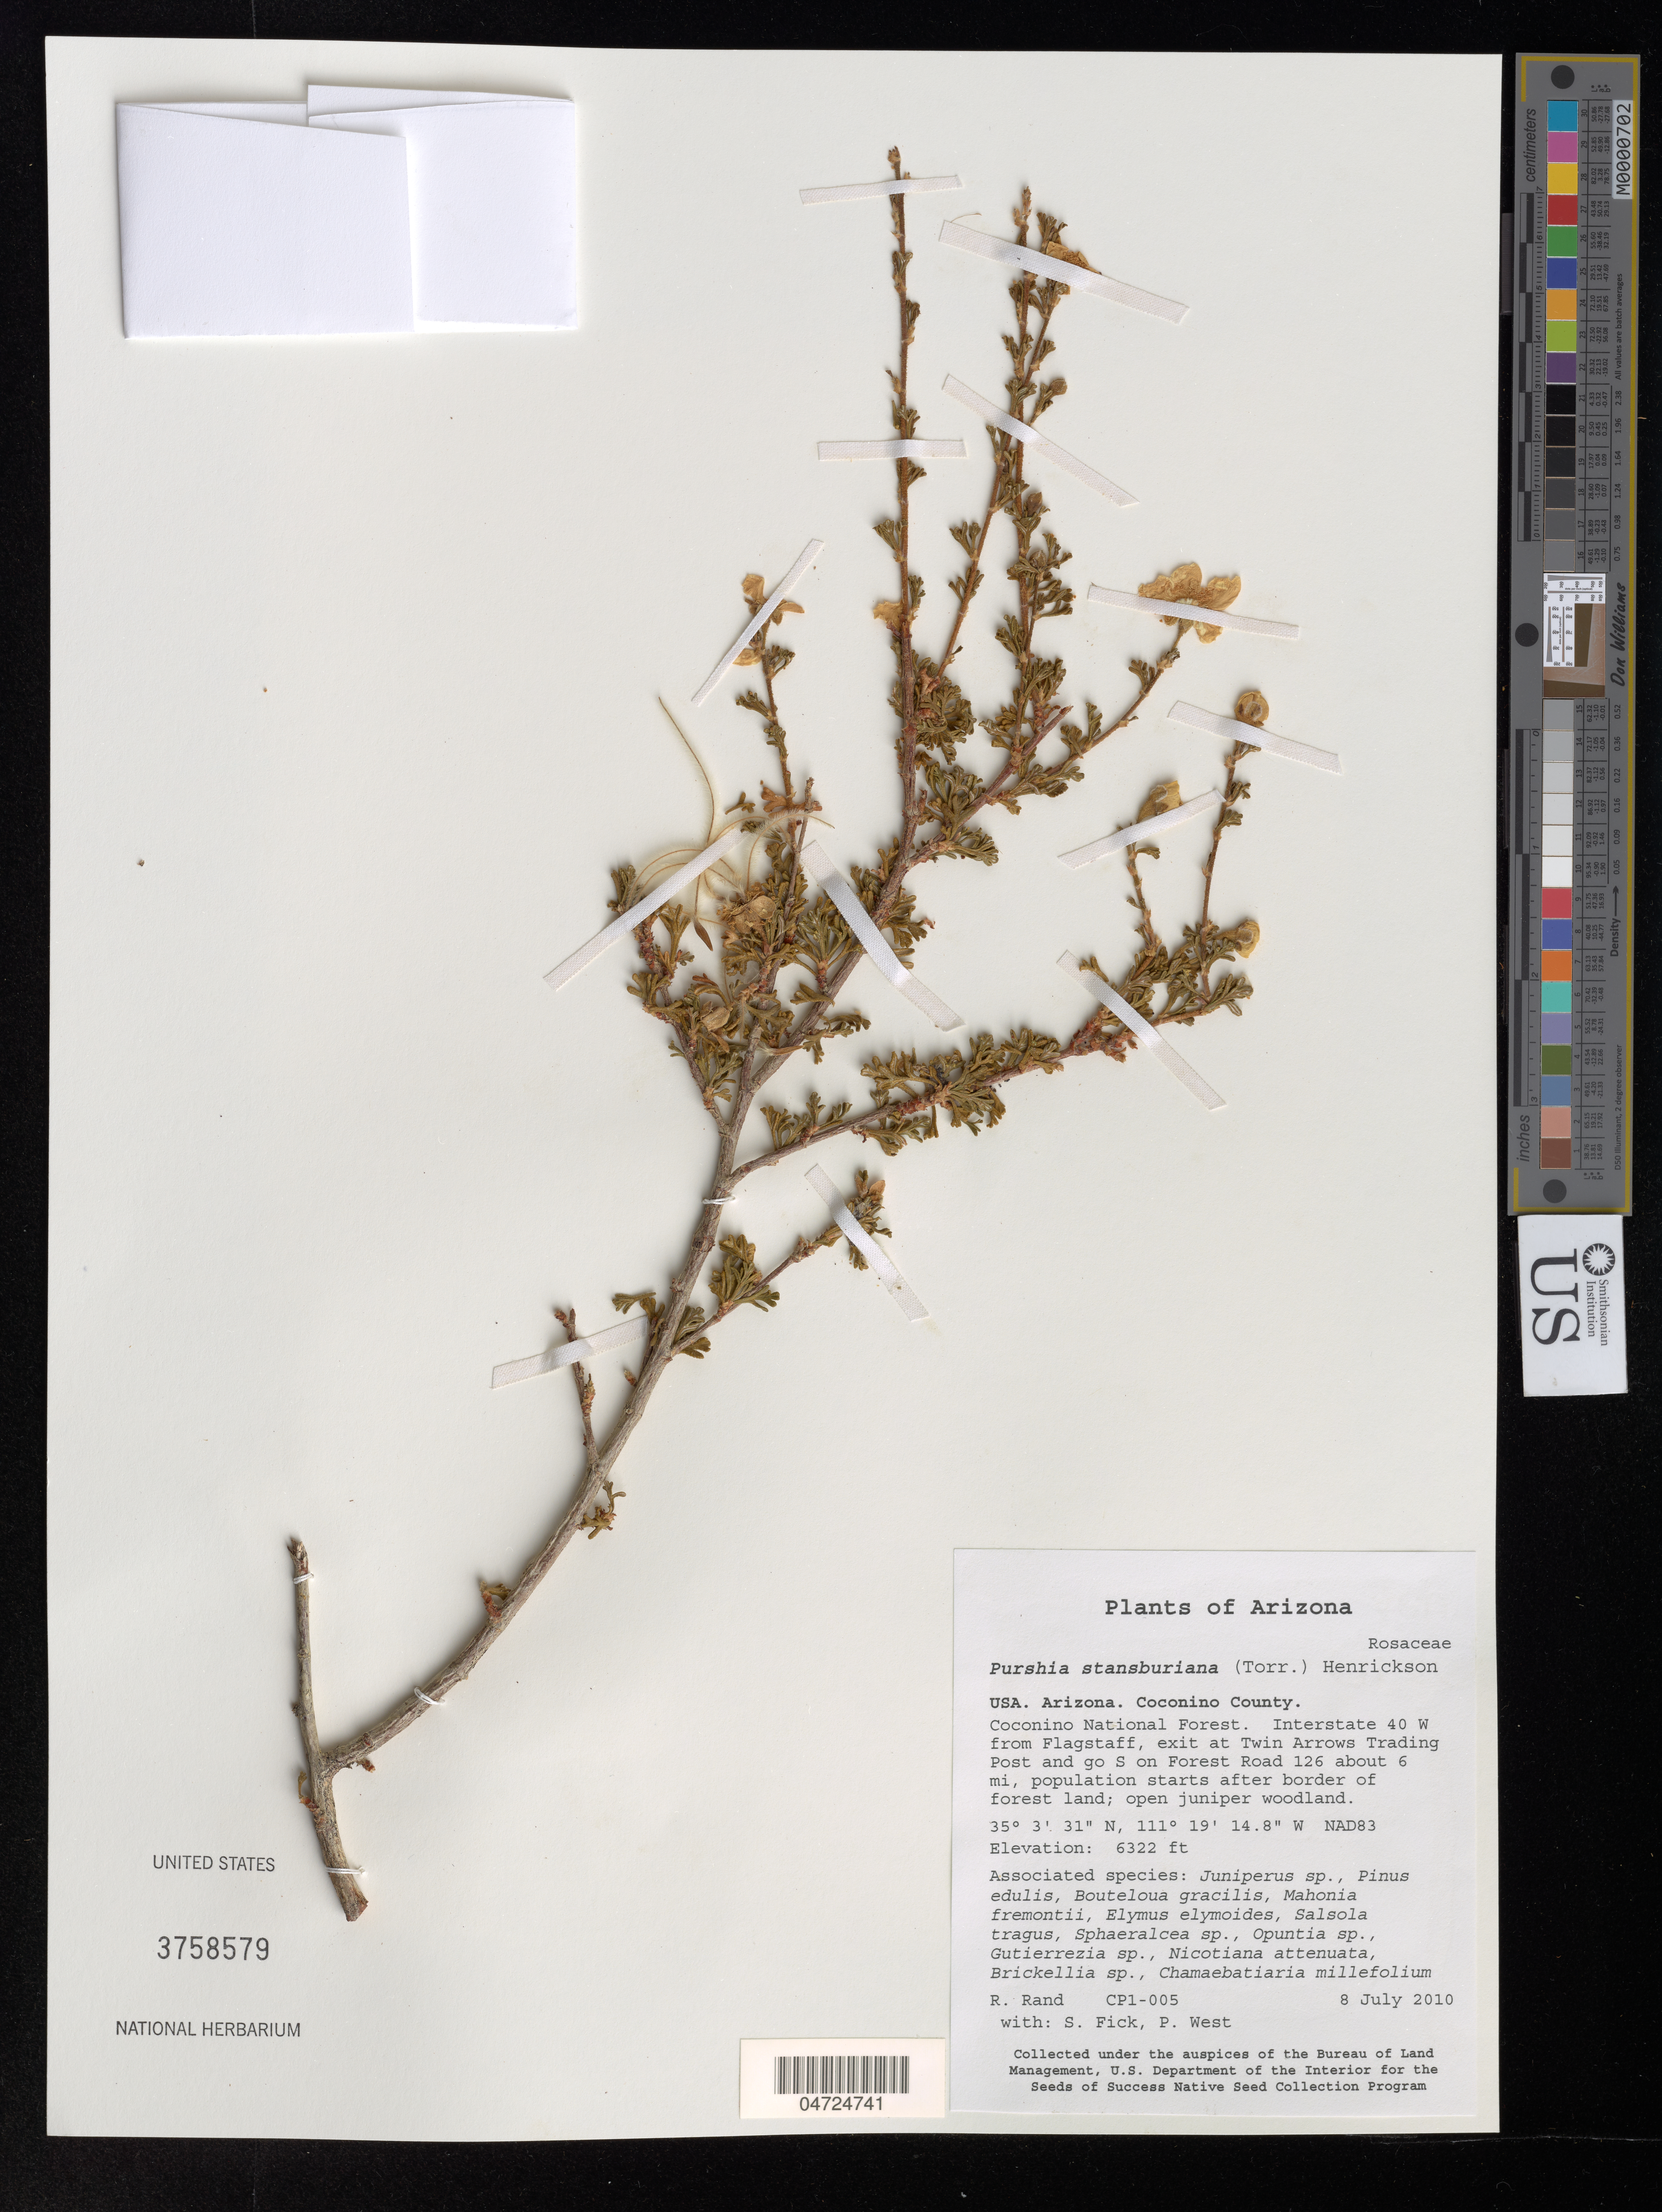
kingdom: Plantae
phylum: Tracheophyta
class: Magnoliopsida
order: Rosales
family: Rosaceae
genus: Purshia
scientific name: Purshia stansburyana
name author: (Torr.) Henrickson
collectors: R. Rand, S. Fick & P. West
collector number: CP1-005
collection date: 2010-07-08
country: United States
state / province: Arizona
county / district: Coconino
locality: Coconino County. Coconino National Forest. Interstate 40 W from Flagstaff, exit at Twin Arrows Trading Post and go S on Forest Road 126 about 6 mi, NAD83.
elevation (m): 1927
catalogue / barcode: US 3758579